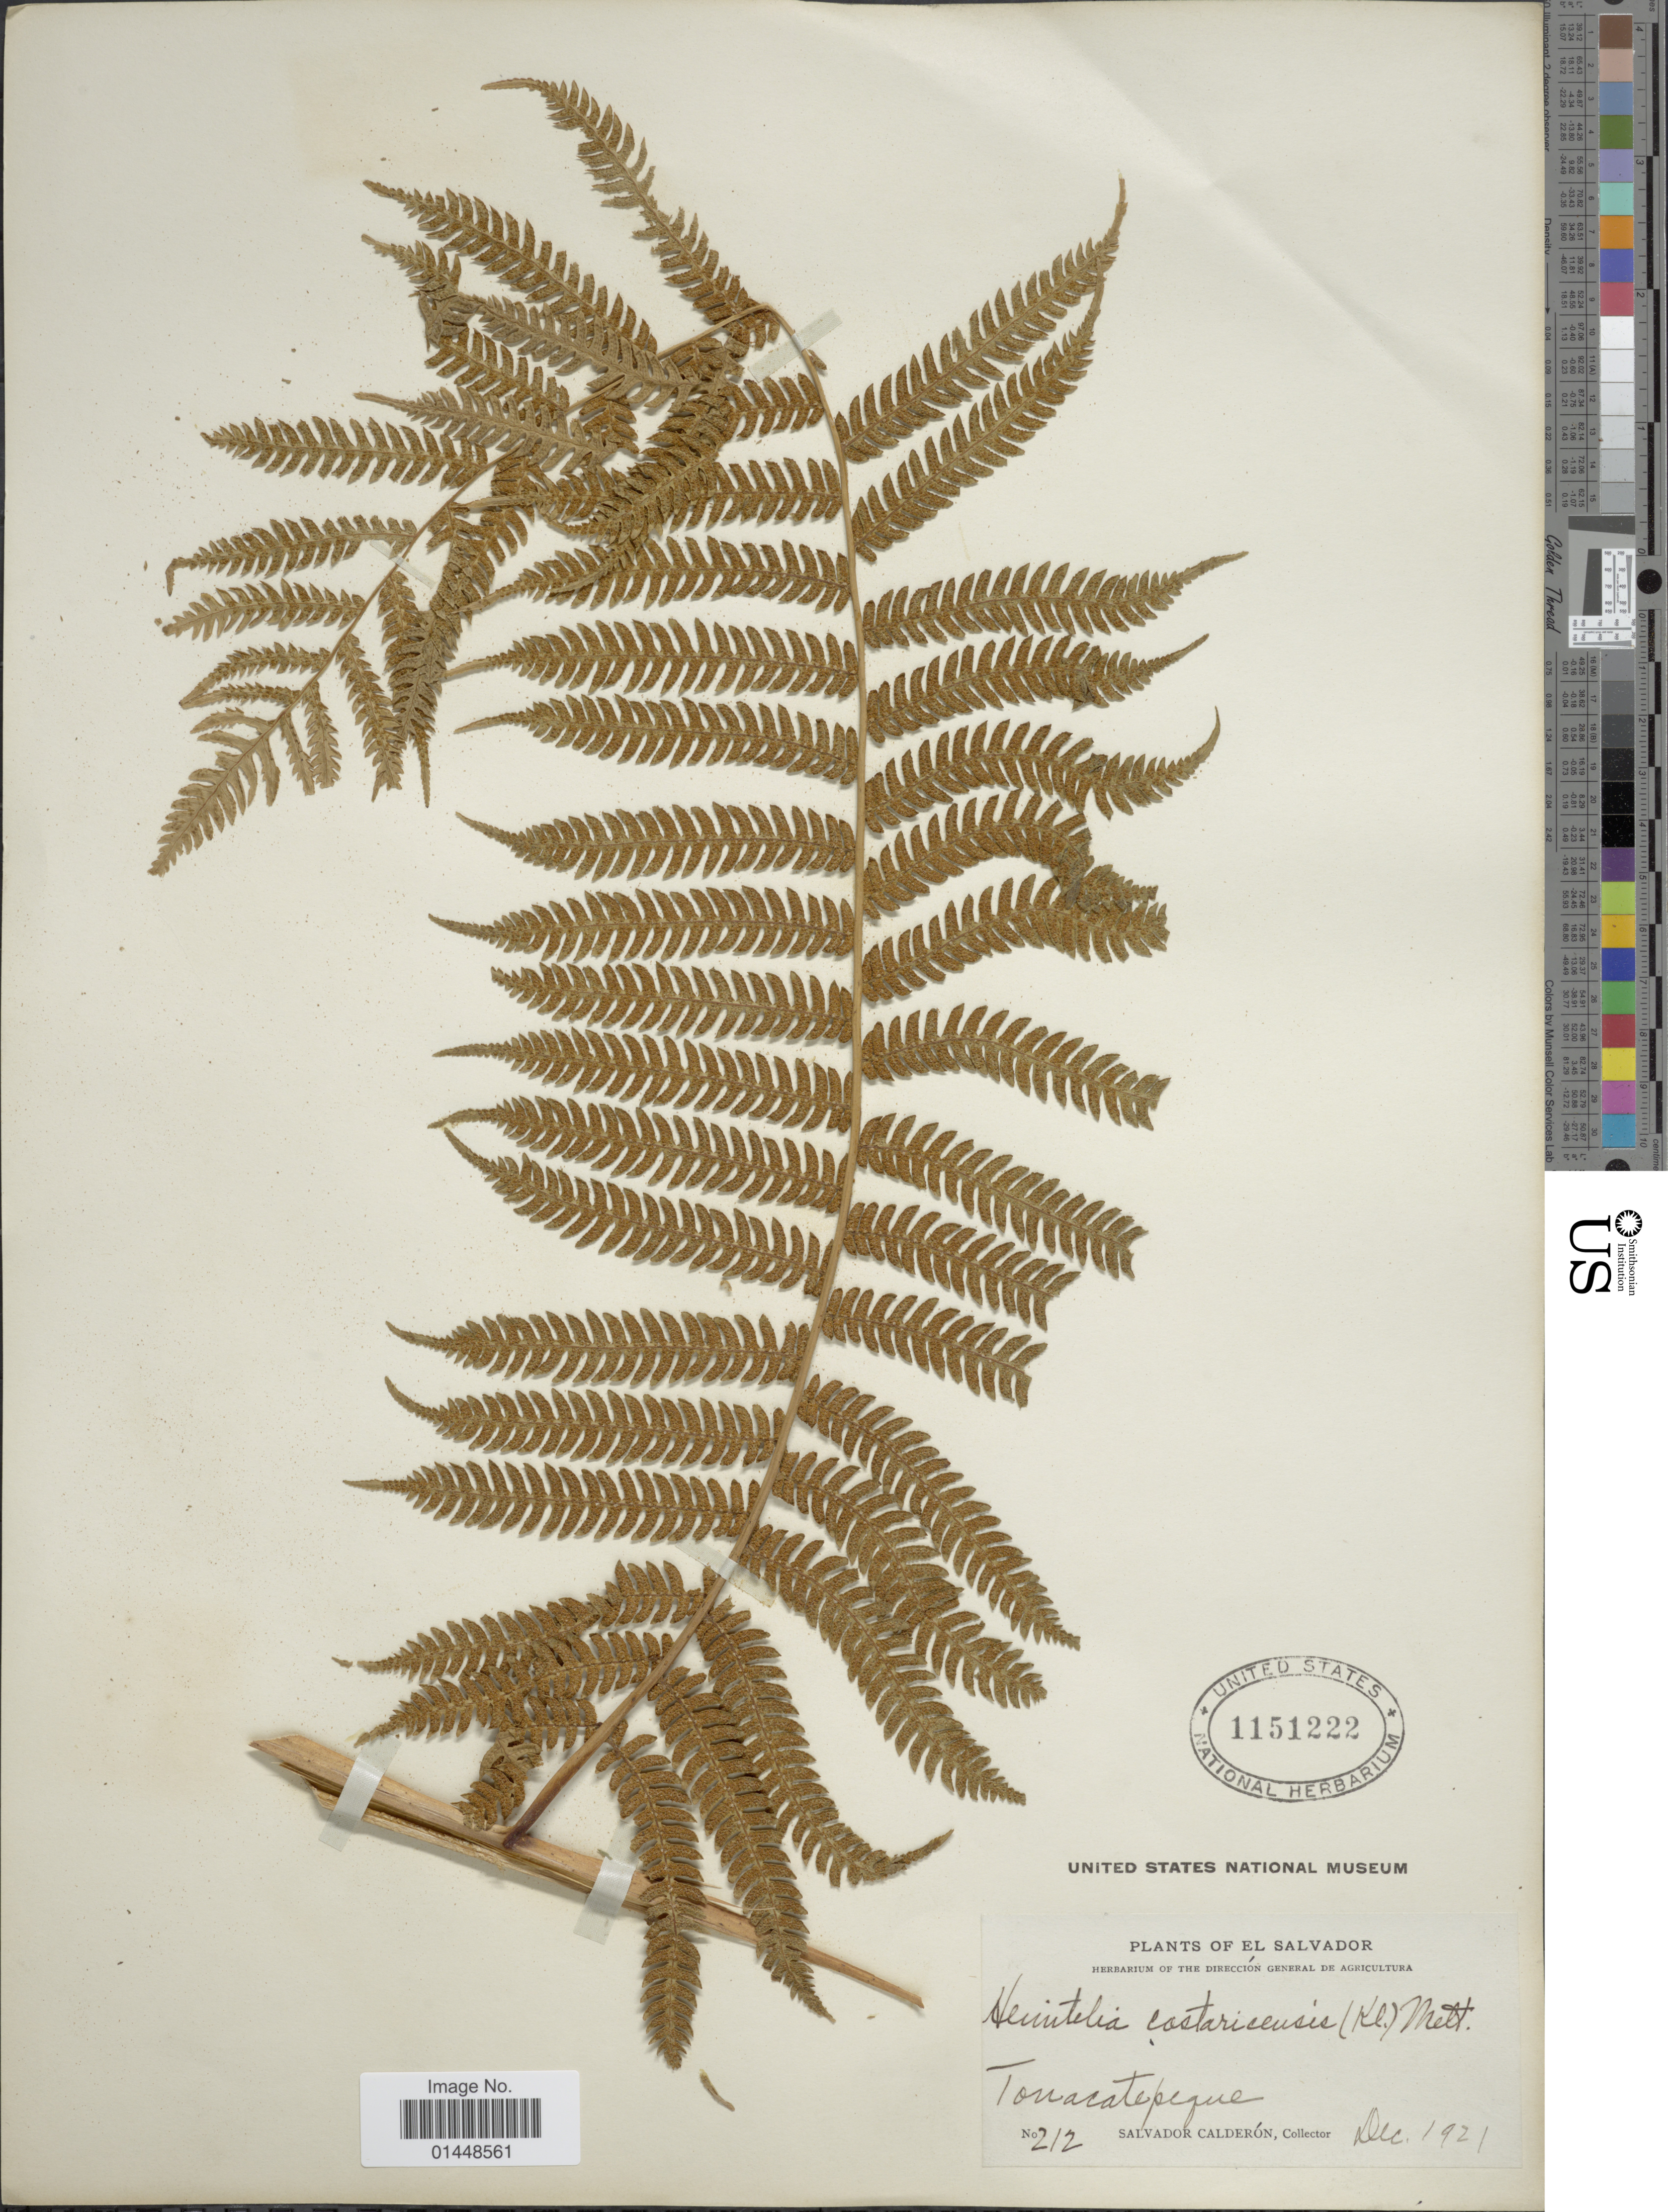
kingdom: Plantae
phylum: Tracheophyta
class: Polypodiopsida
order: Cyatheales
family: Cyatheaceae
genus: Cyathea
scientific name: Cyathea costaricensis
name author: (Kuhn) Domin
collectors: S. Calderón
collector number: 212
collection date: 1921-12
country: El Salvador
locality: Tonacatepeque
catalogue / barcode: US 1151222